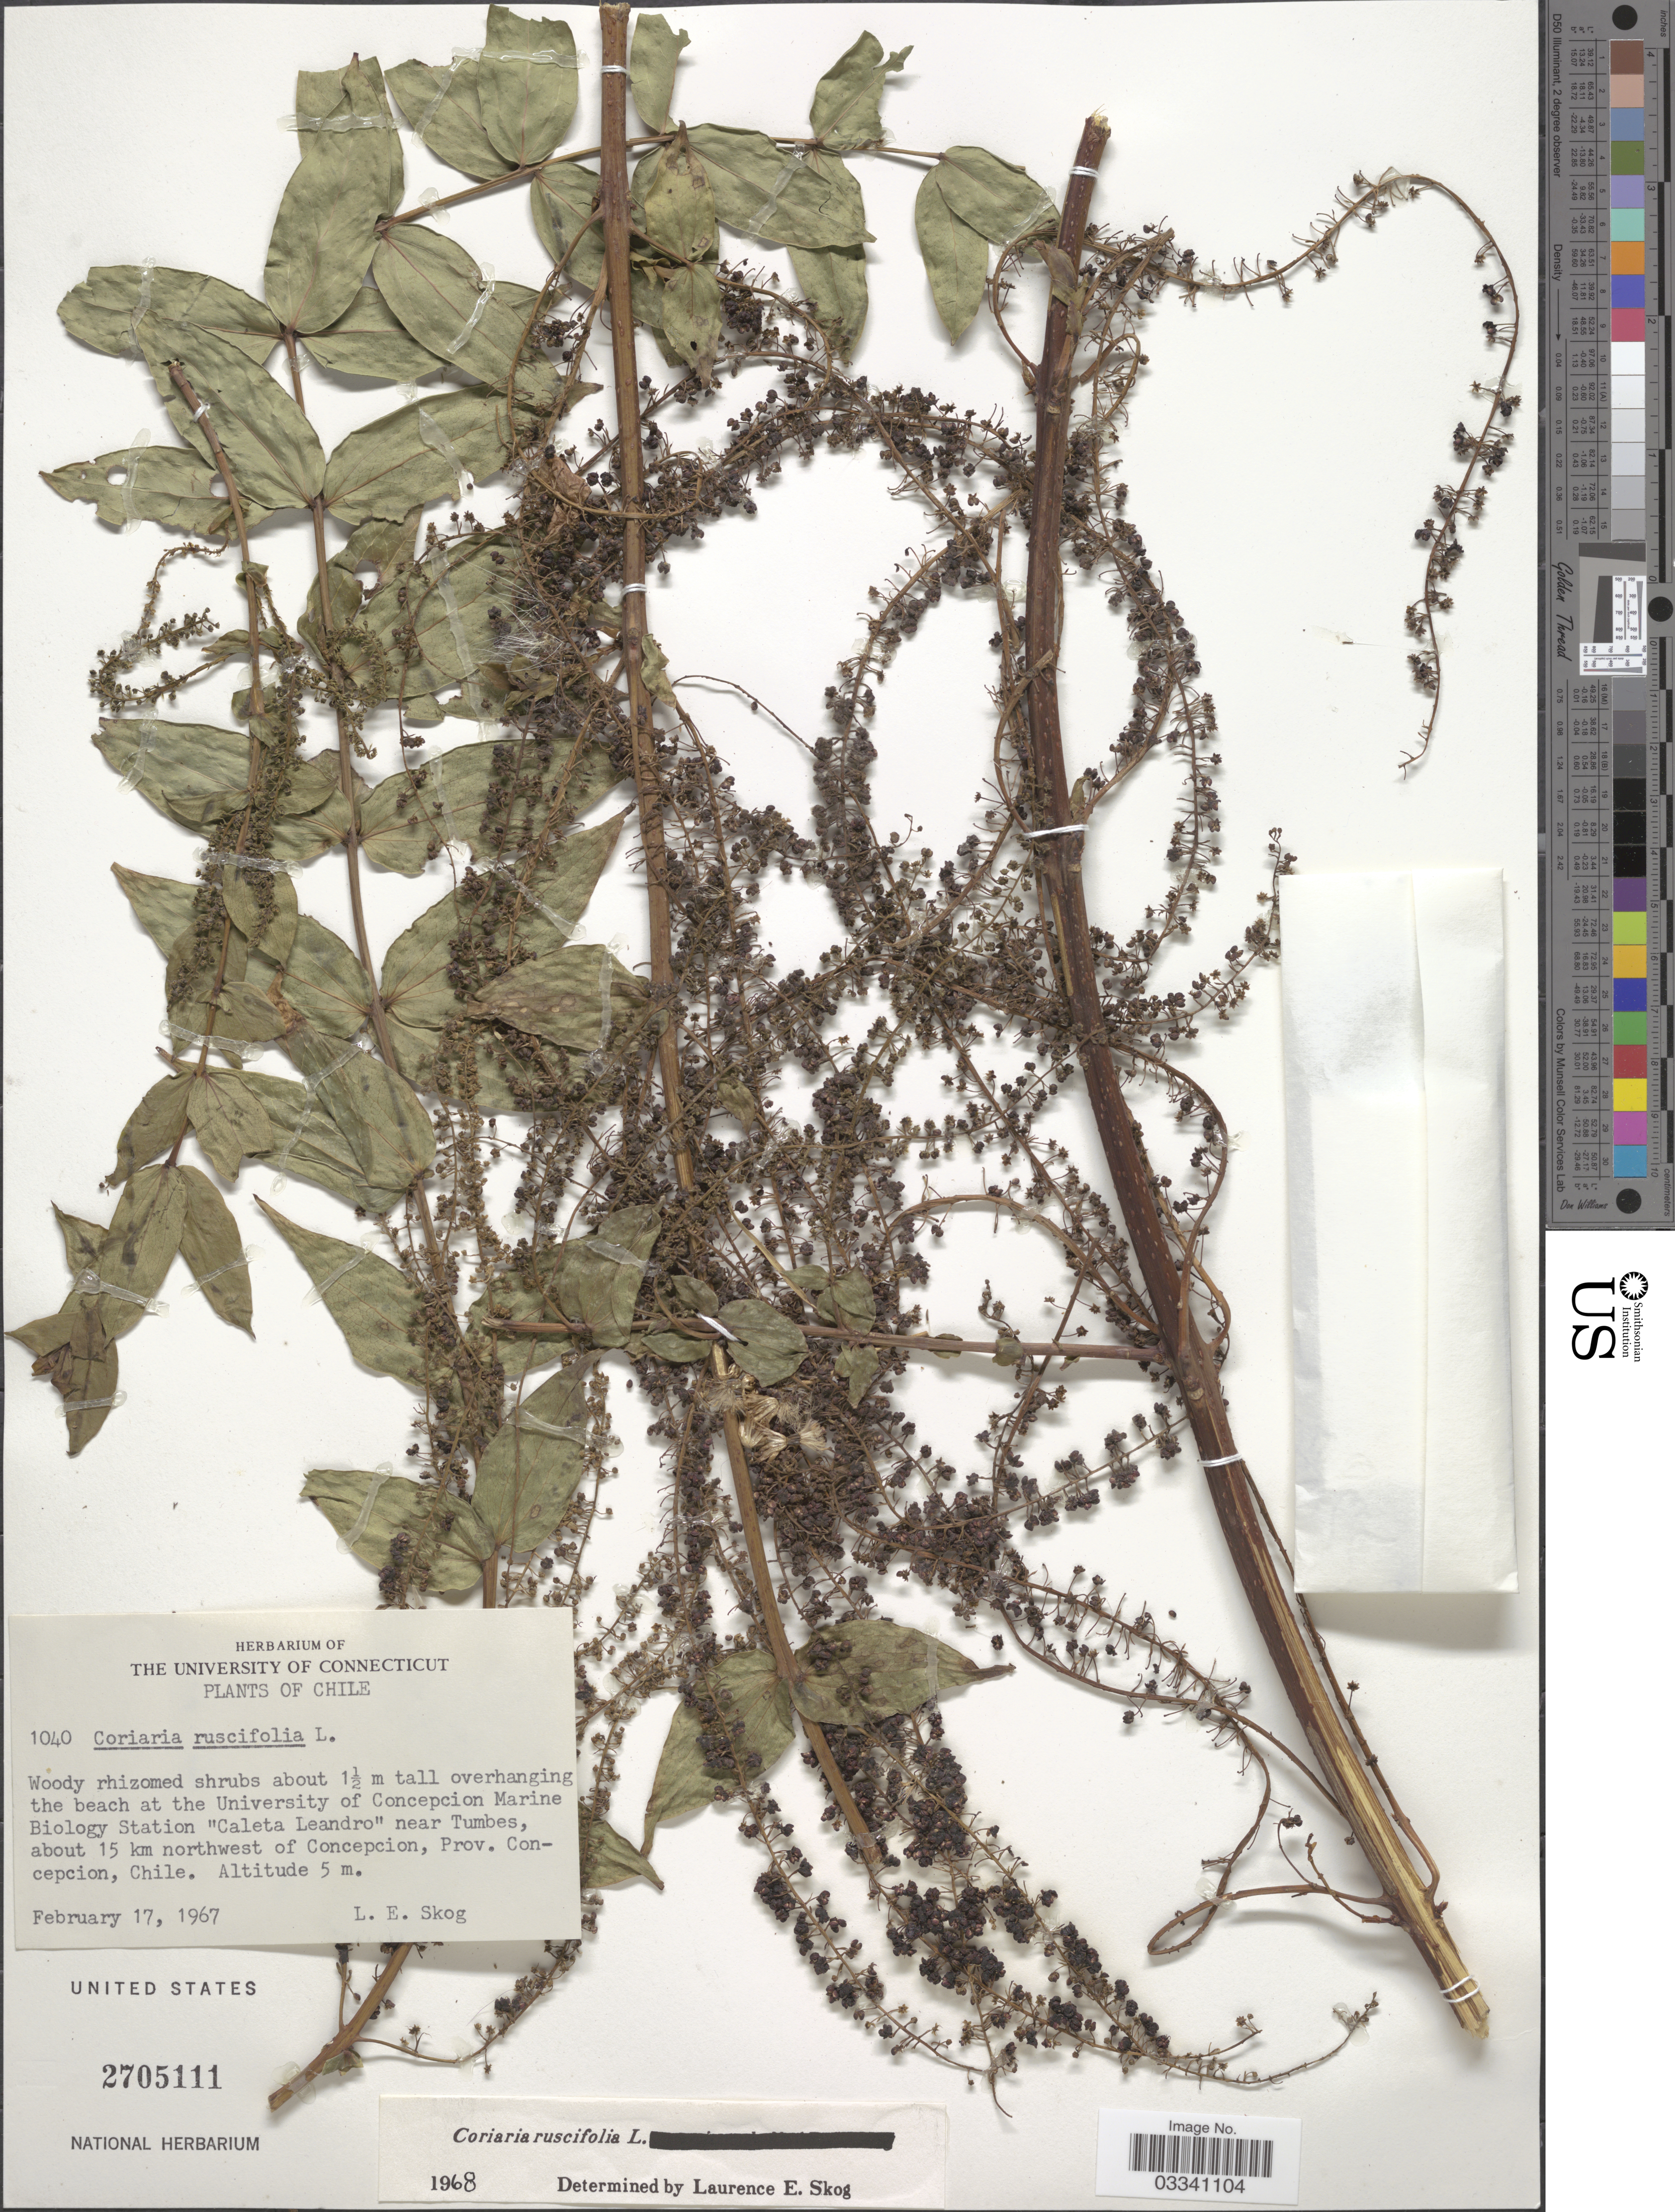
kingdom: Plantae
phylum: Tracheophyta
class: Magnoliopsida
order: Cucurbitales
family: Coriariaceae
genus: Coriaria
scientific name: Coriaria ruscifolia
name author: L.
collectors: L. E. Skog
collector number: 1040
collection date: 1967-02-17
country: Chile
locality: The beach at the University of Concepcion Marine Biology Station "Caleta Leandro" near Tumbes. about 15 km northwest of Concepcion.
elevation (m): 5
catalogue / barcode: US 2705111